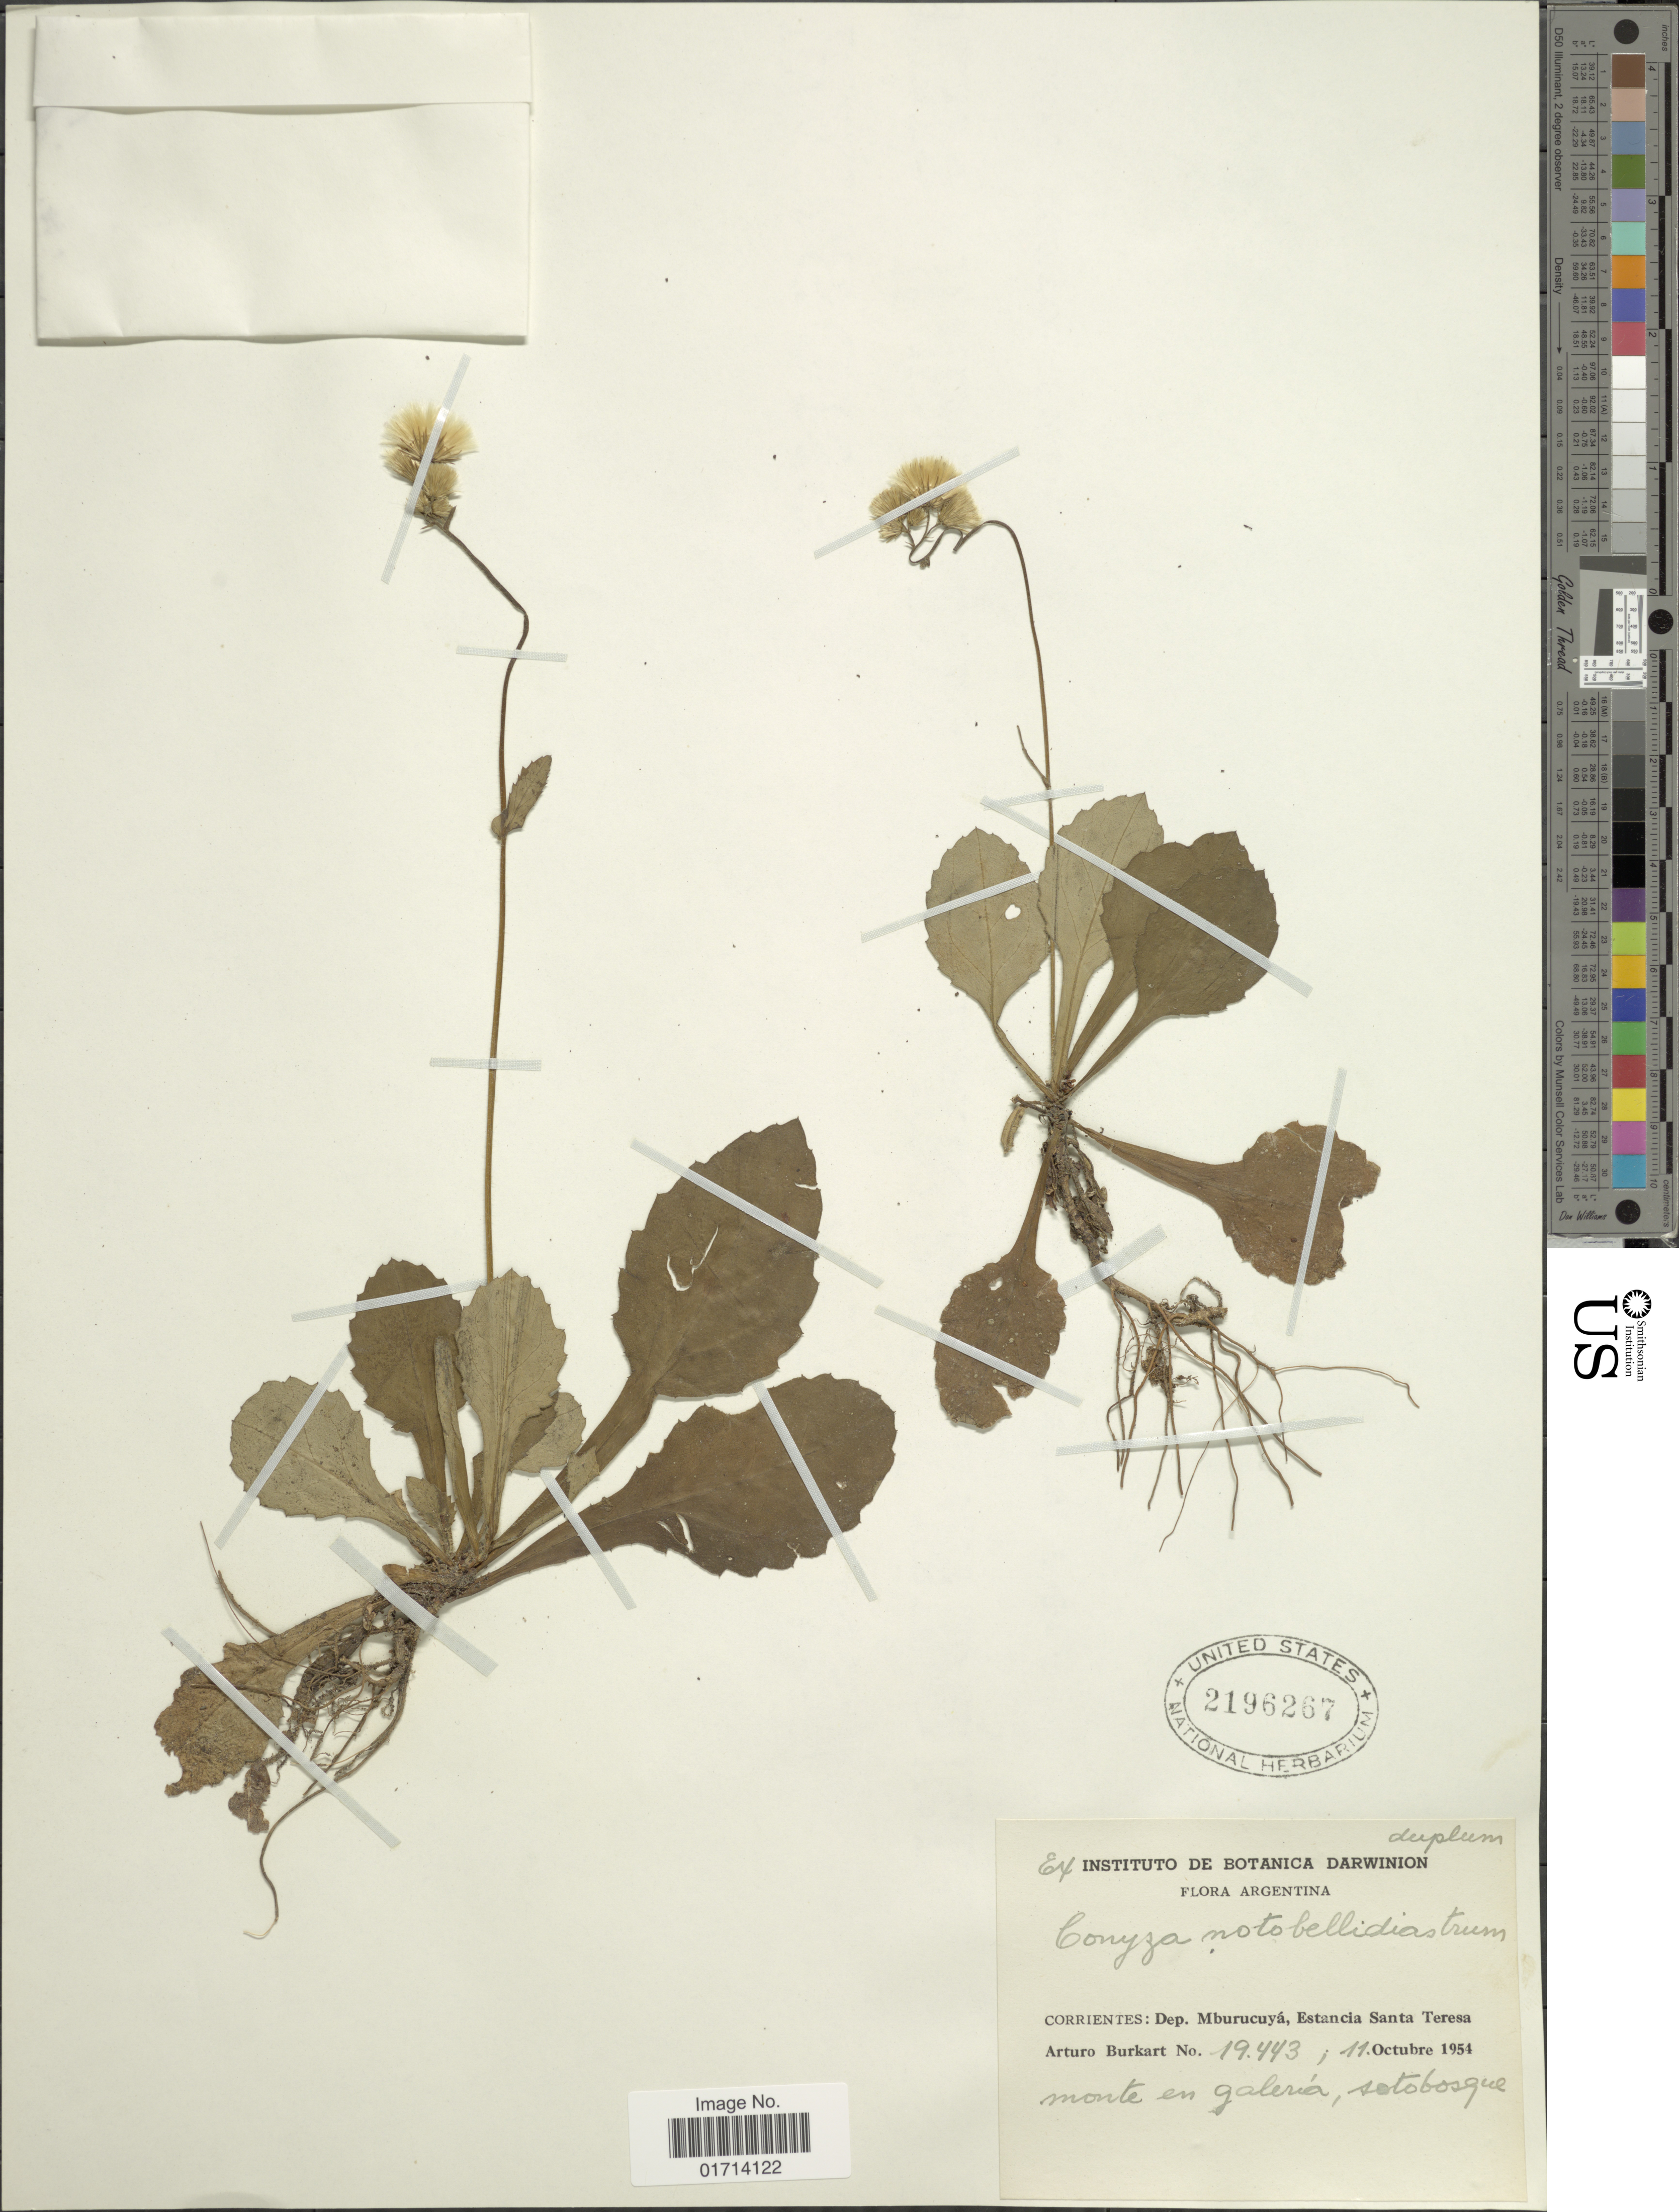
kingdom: Plantae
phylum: Tracheophyta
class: Magnoliopsida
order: Asterales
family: Asteraceae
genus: Podocoma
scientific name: Podocoma notobellidiastrum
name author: (Griseb.) G.L. Nesom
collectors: A. E. Burkart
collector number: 19443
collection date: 1954-10-11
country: Argentina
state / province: Corrientes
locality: Dep. Mburucuya, Estancia Santa Teresa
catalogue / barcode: US 2196267